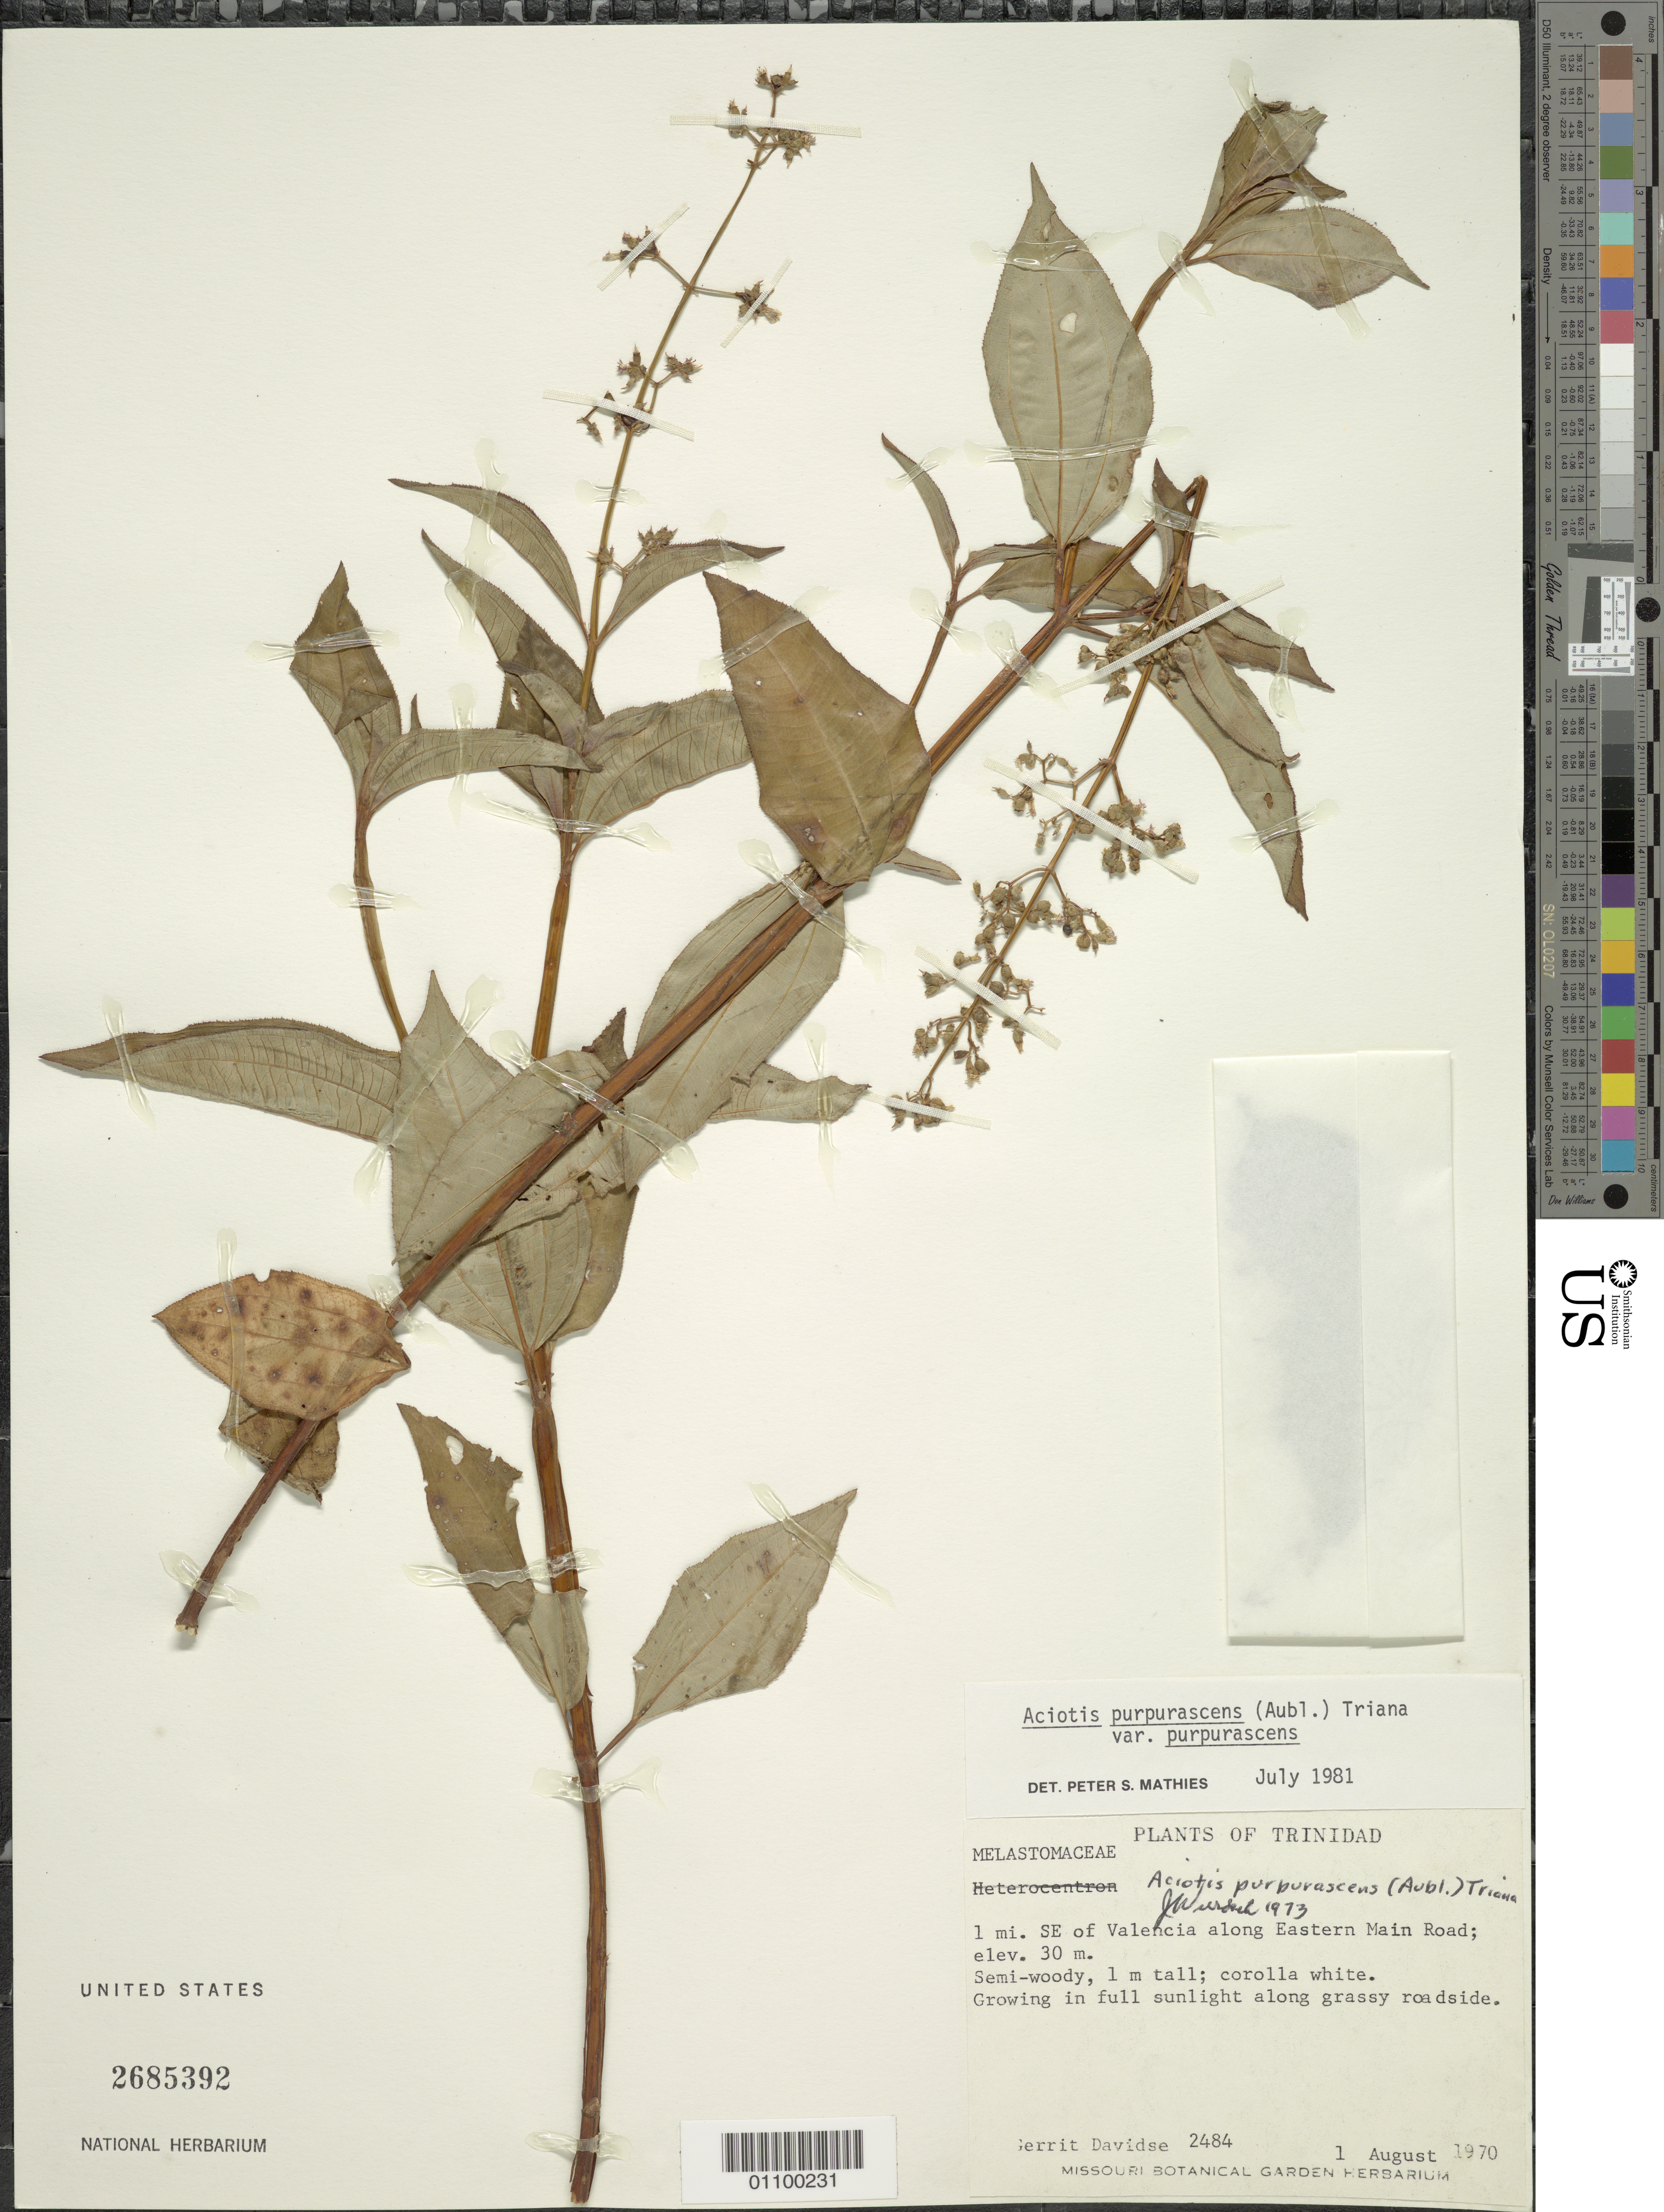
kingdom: Plantae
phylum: Tracheophyta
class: Magnoliopsida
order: Myrtales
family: Melastomataceae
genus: Aciotis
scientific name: Aciotis purpurascens var. purpurascens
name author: (Aubl.) Triana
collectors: G. Davidse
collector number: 2484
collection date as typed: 01 Aug 1970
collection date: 1970-08-01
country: Trinidad and Tobago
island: Trinidad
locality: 1 mi SE of Valencia along E Main Road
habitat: growing in full sunlight along grassy roadside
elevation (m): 30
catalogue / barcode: US 2685392